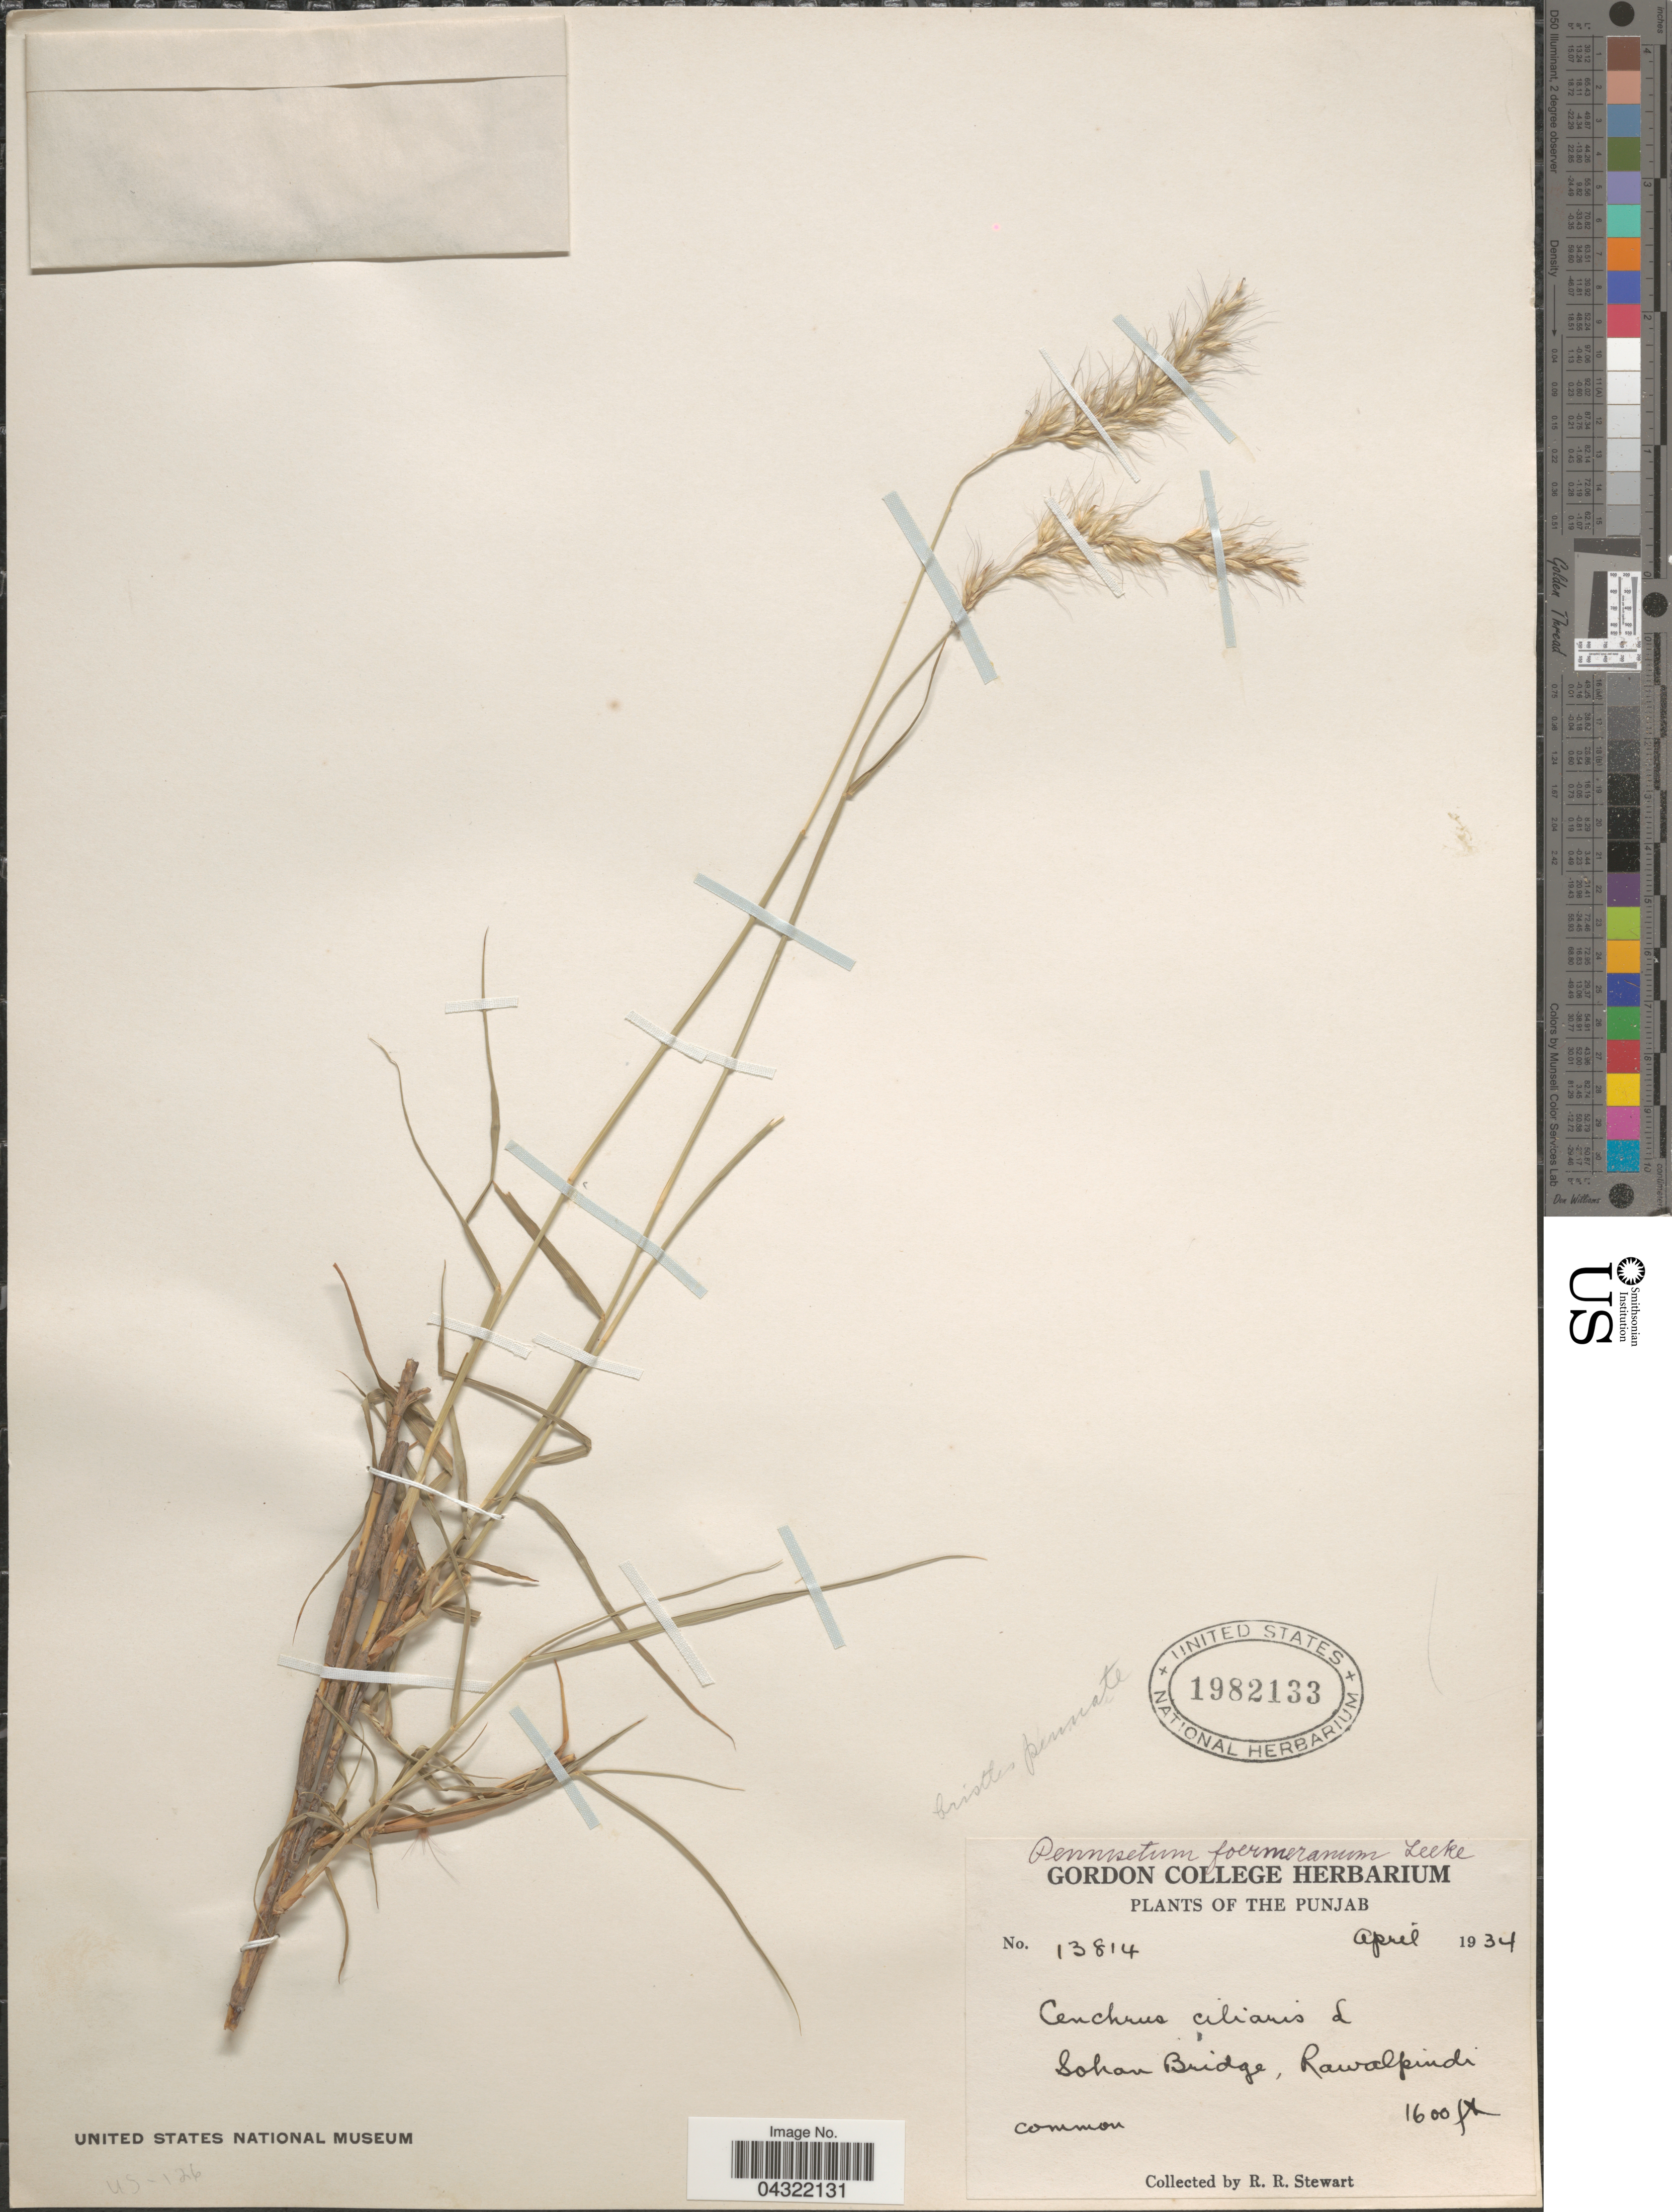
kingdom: Plantae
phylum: Tracheophyta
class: Liliopsida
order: Poales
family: Poaceae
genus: Cenchrus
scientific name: Cenchrus ciliaris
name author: L.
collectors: R. Stewart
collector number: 13814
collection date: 1934-04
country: Pakistan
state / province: Punjab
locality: The Punjab. Sohan Bridge, Rawalpindi.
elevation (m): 488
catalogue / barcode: US 1982133